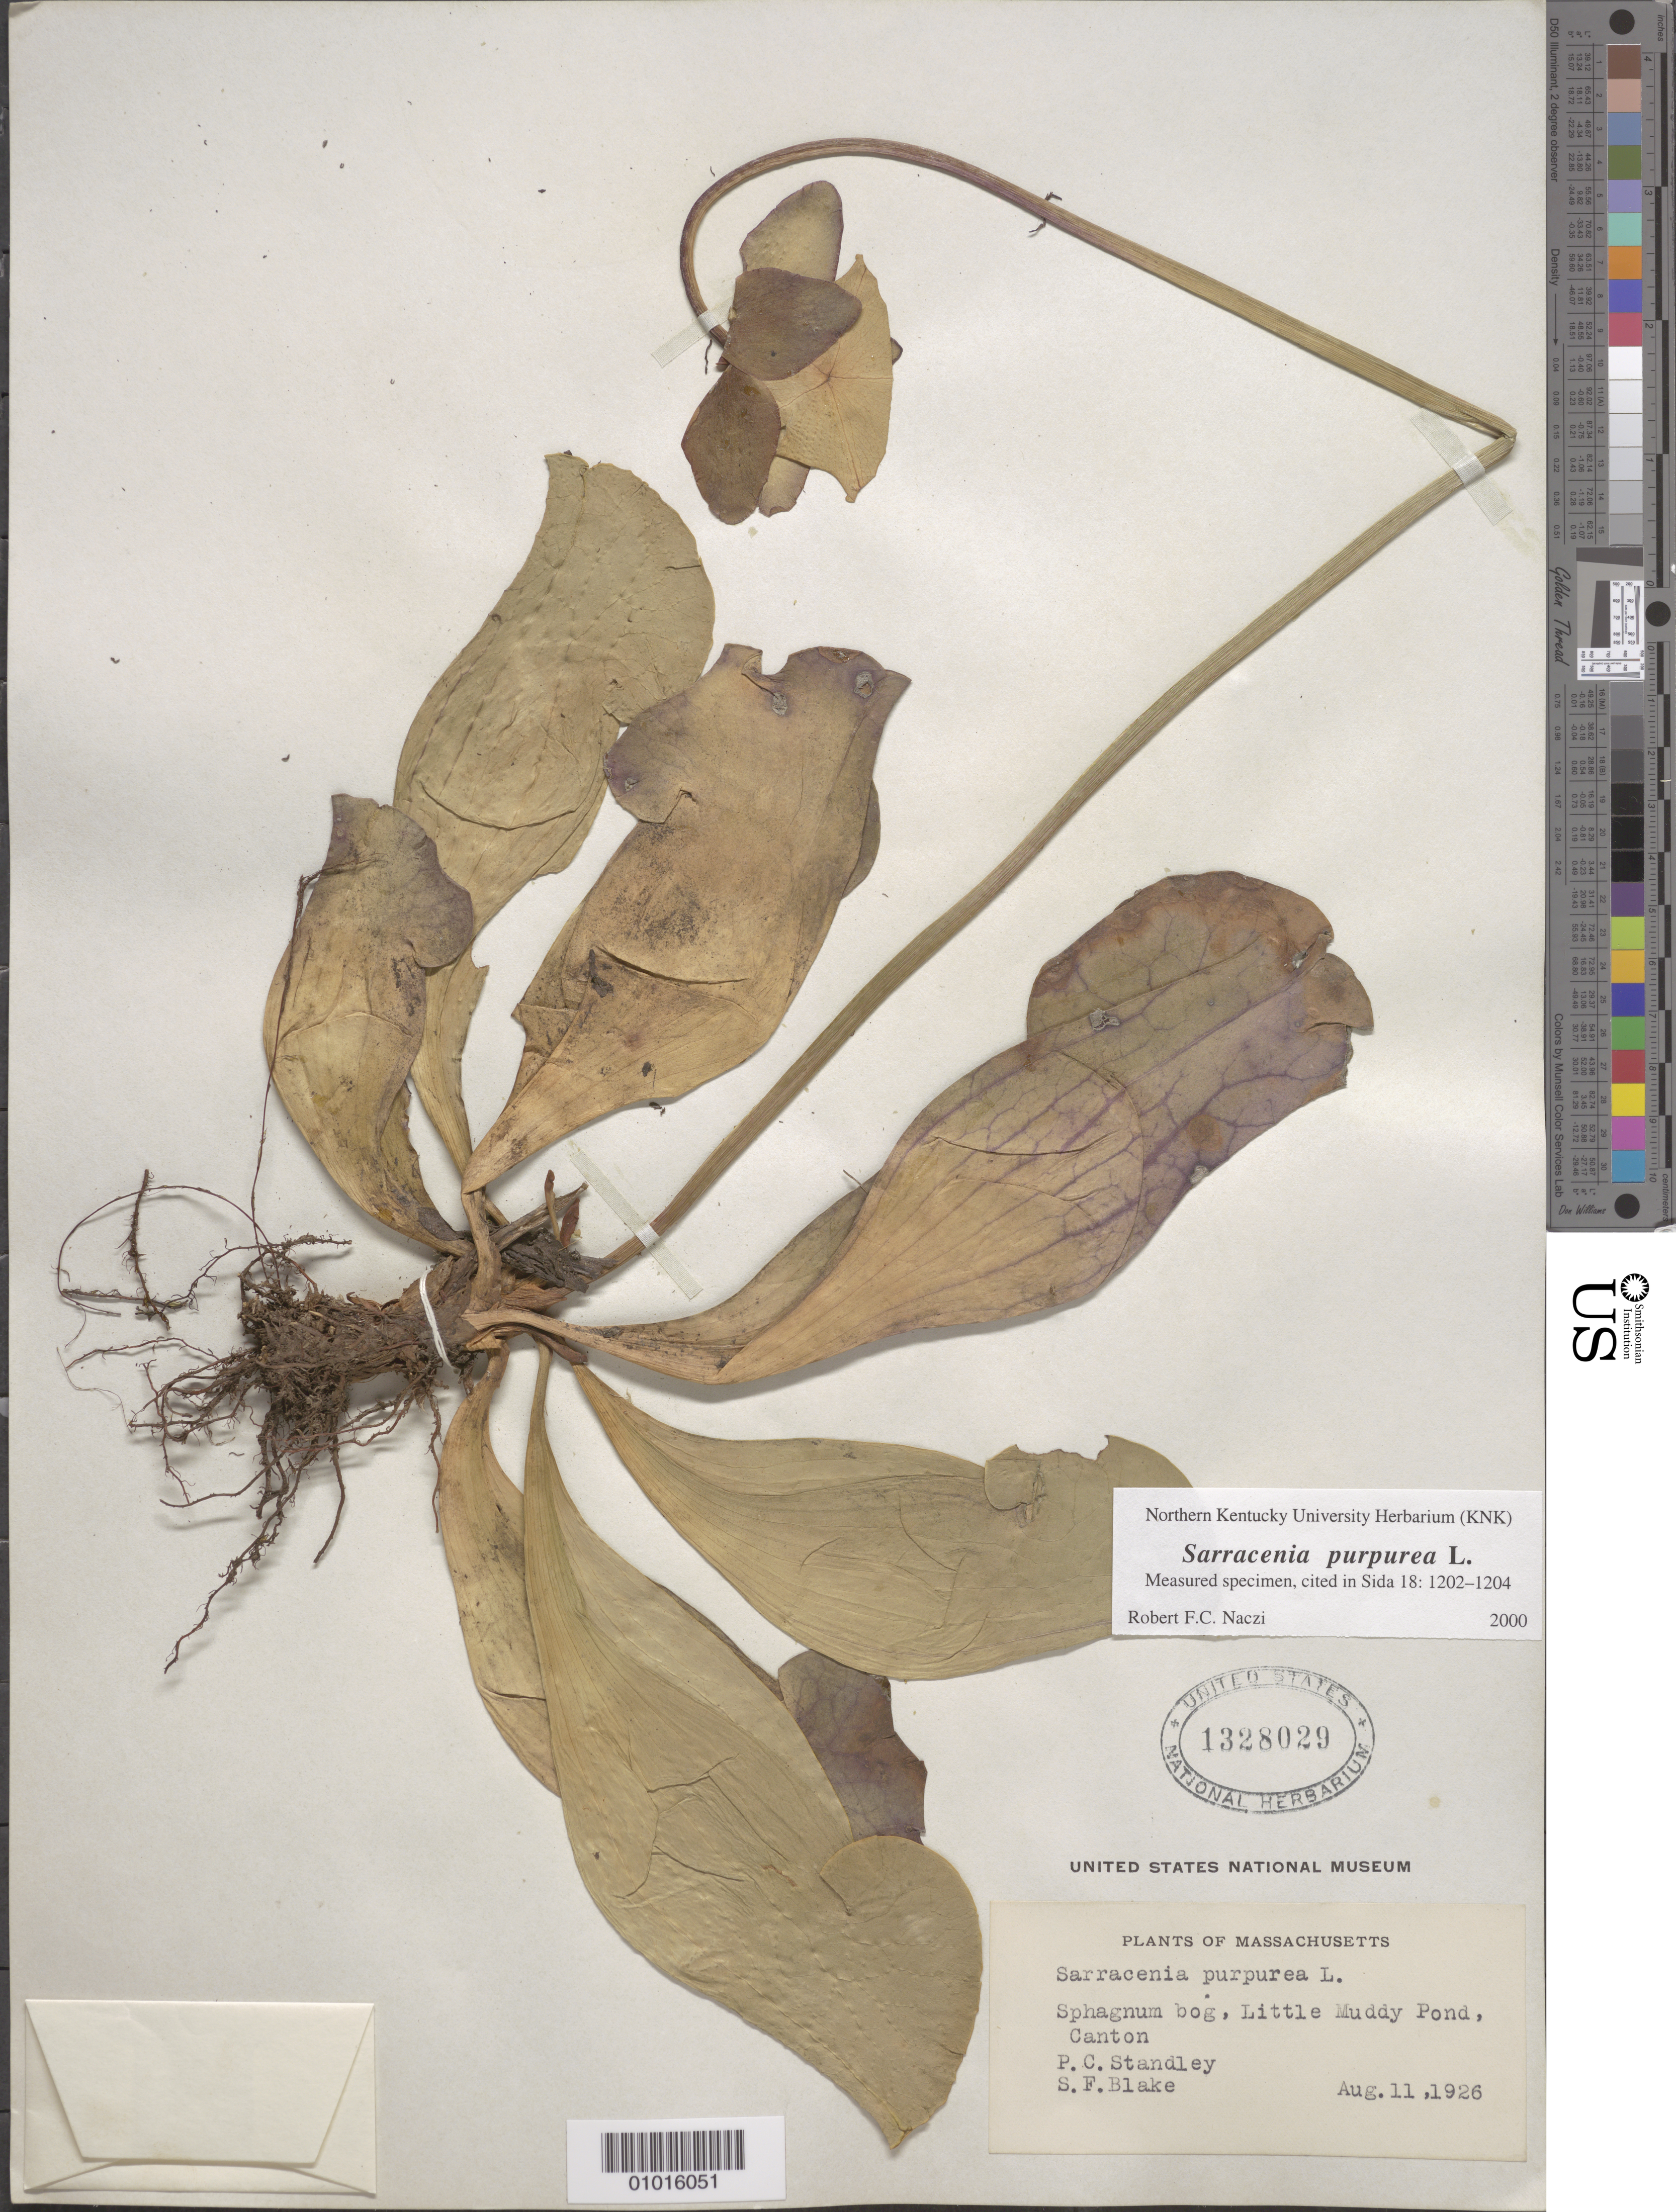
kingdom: Plantae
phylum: Tracheophyta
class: Magnoliopsida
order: Ericales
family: Sarraceniaceae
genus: Sarracenia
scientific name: Sarracenia purpurea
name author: L.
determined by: Naczi, R. F. C.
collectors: P. C. Standley & S. Blake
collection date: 1926-08-11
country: United States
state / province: Massachusetts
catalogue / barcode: US 1328029